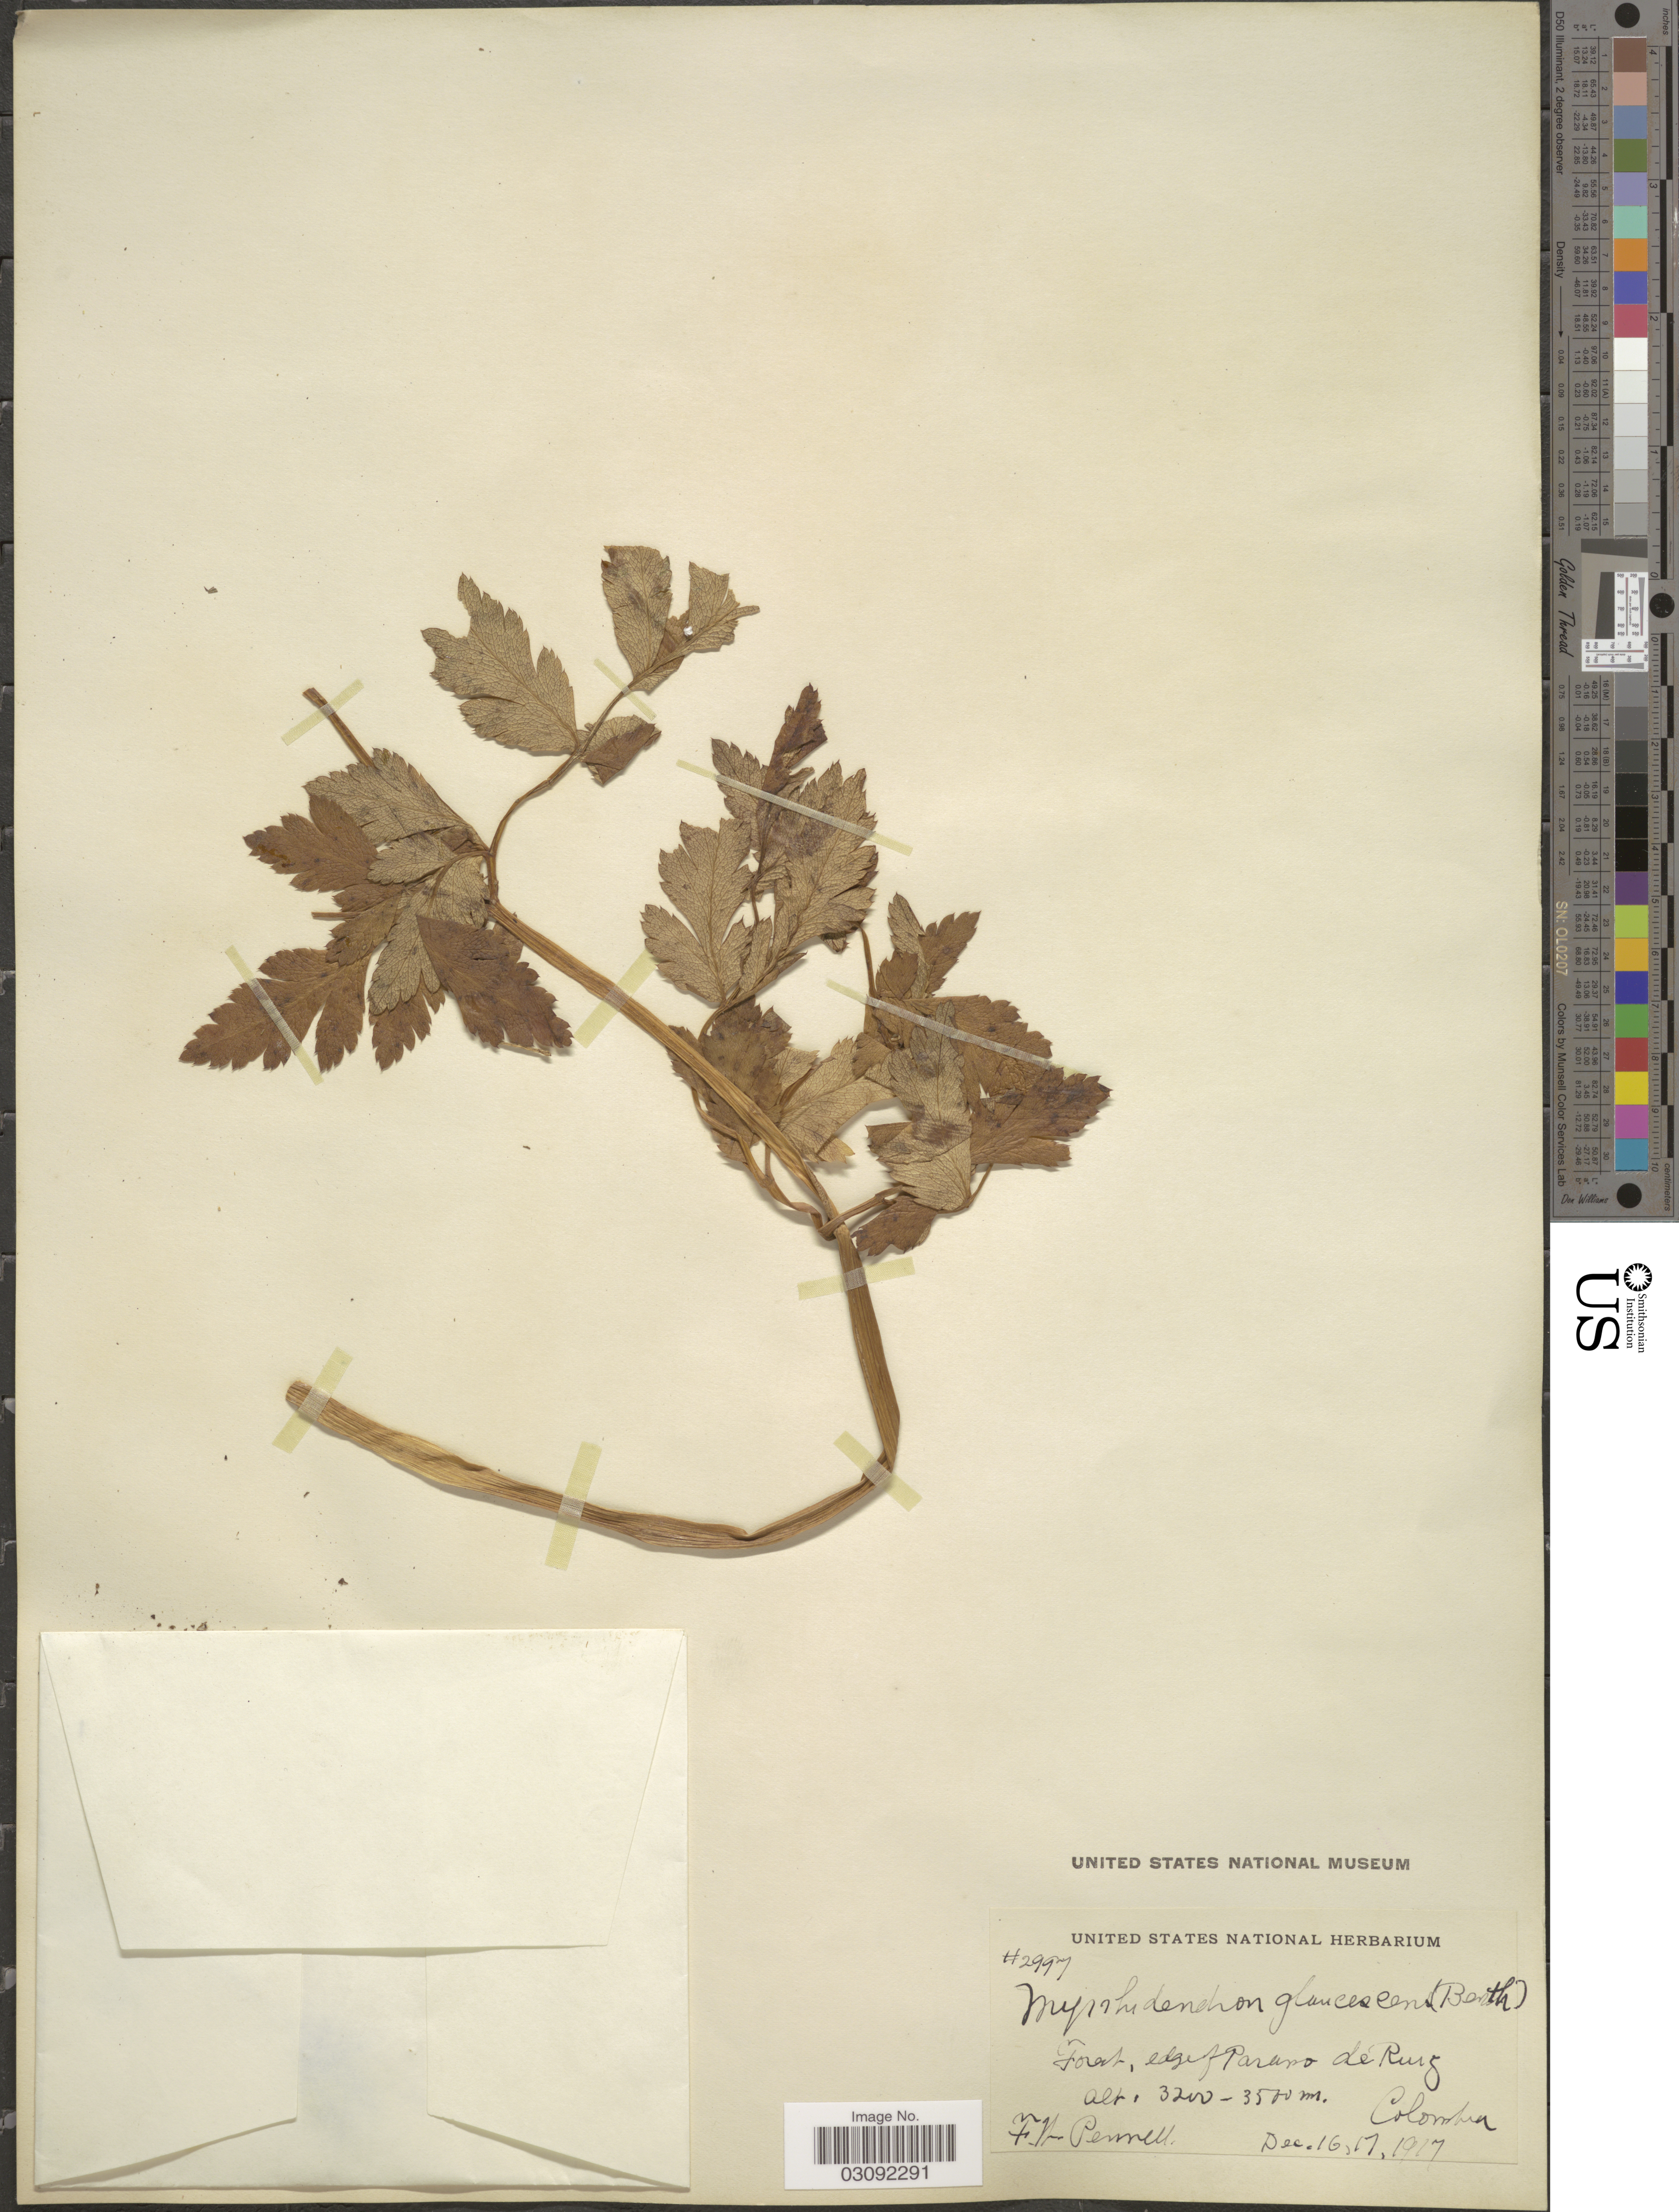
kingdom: Plantae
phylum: Tracheophyta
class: Magnoliopsida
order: Apiales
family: Apiaceae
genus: Myrrhidendron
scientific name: Myrrhidendron glaucescens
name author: (Benth.) J.M. Coult. & Rose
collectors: F. W. Pennell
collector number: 2997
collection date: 1917-12-16/1917-12-17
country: Colombia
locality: Forest, edge of Paramo dé Ruiz.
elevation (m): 3200